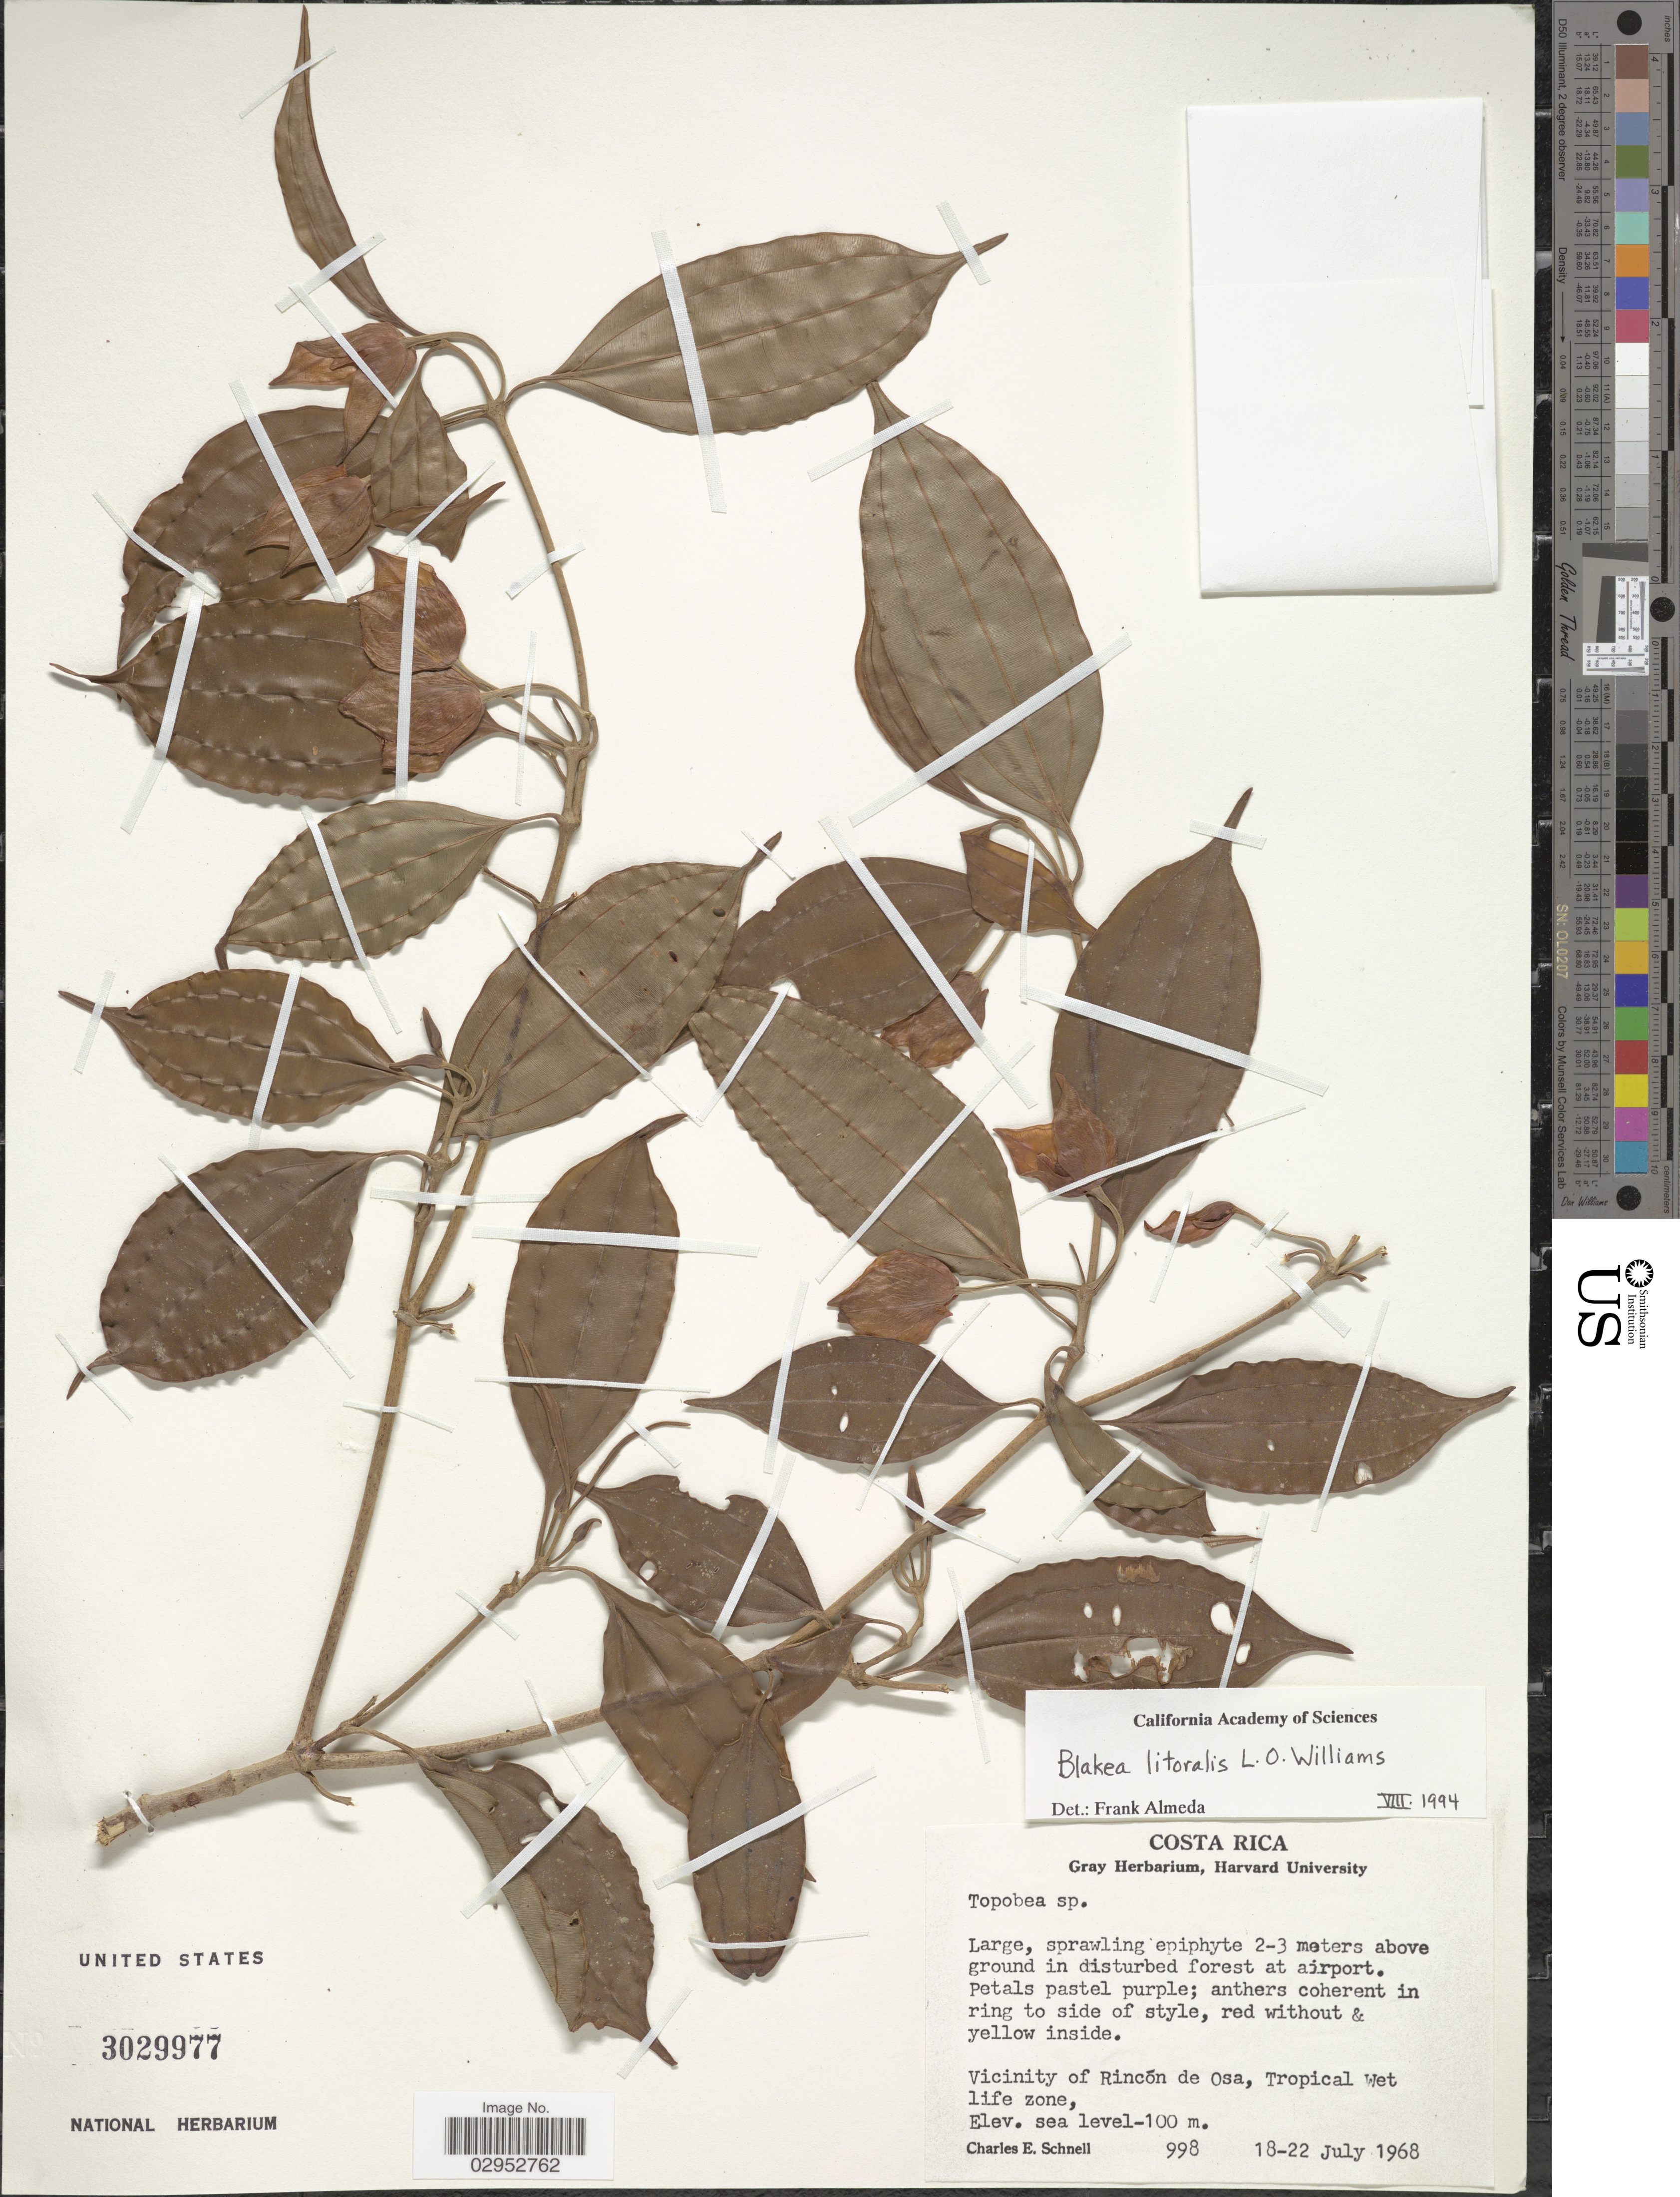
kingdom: Plantae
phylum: Tracheophyta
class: Magnoliopsida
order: Myrtales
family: Melastomataceae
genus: Blakea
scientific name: Blakea guatemalensis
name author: Donn. Sm.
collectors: C. Schnell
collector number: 998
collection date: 1968-07-18/1968-07-22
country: Costa Rica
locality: Vicinity of Rincón de Osa, Tropical Wet life zone.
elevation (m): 0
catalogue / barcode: US 3029977